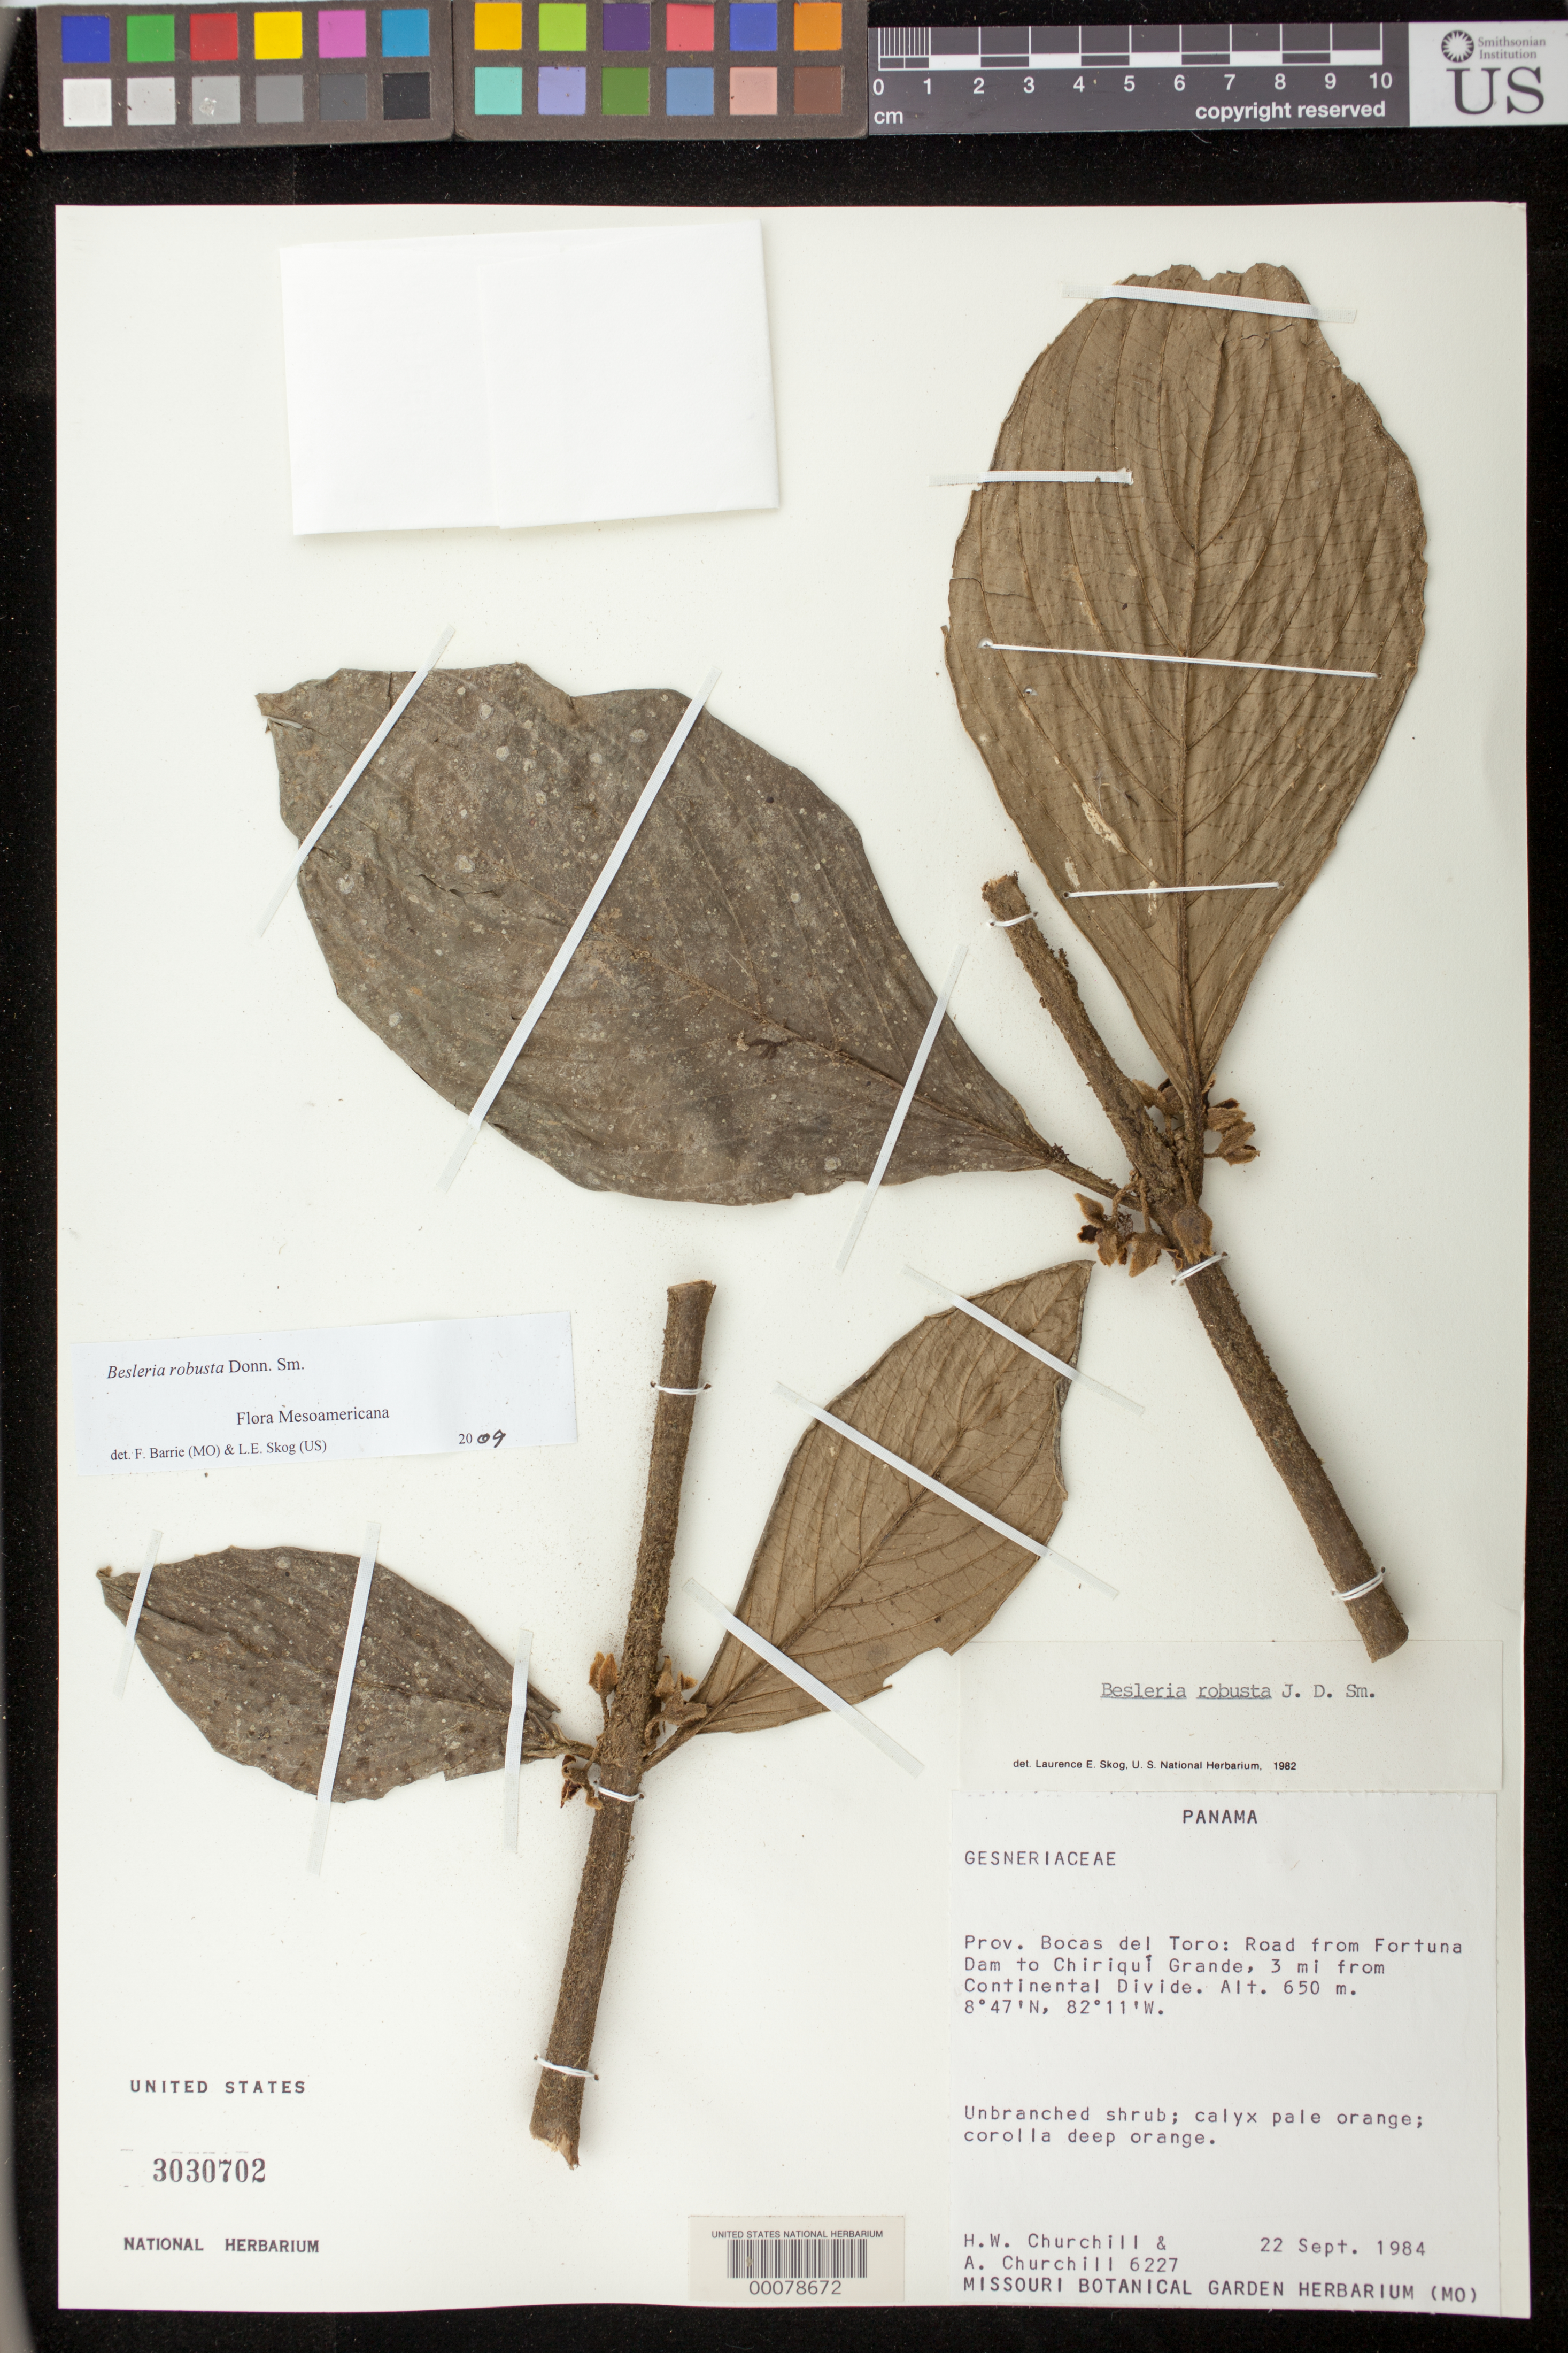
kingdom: Plantae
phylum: Tracheophyta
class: Magnoliopsida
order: Lamiales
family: Gesneriaceae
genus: Besleria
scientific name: Besleria robusta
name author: Donn. Sm.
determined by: Skog, Laurence E.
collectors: H. Churchill & A. Churchill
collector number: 6227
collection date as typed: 22 Sep 1984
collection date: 1984-09-22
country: Panama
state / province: Bocas del Toro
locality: Road from Fortuna Dam to Chiriqui Grande, 3 mi from continental divide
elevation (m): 650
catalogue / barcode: US 3030702